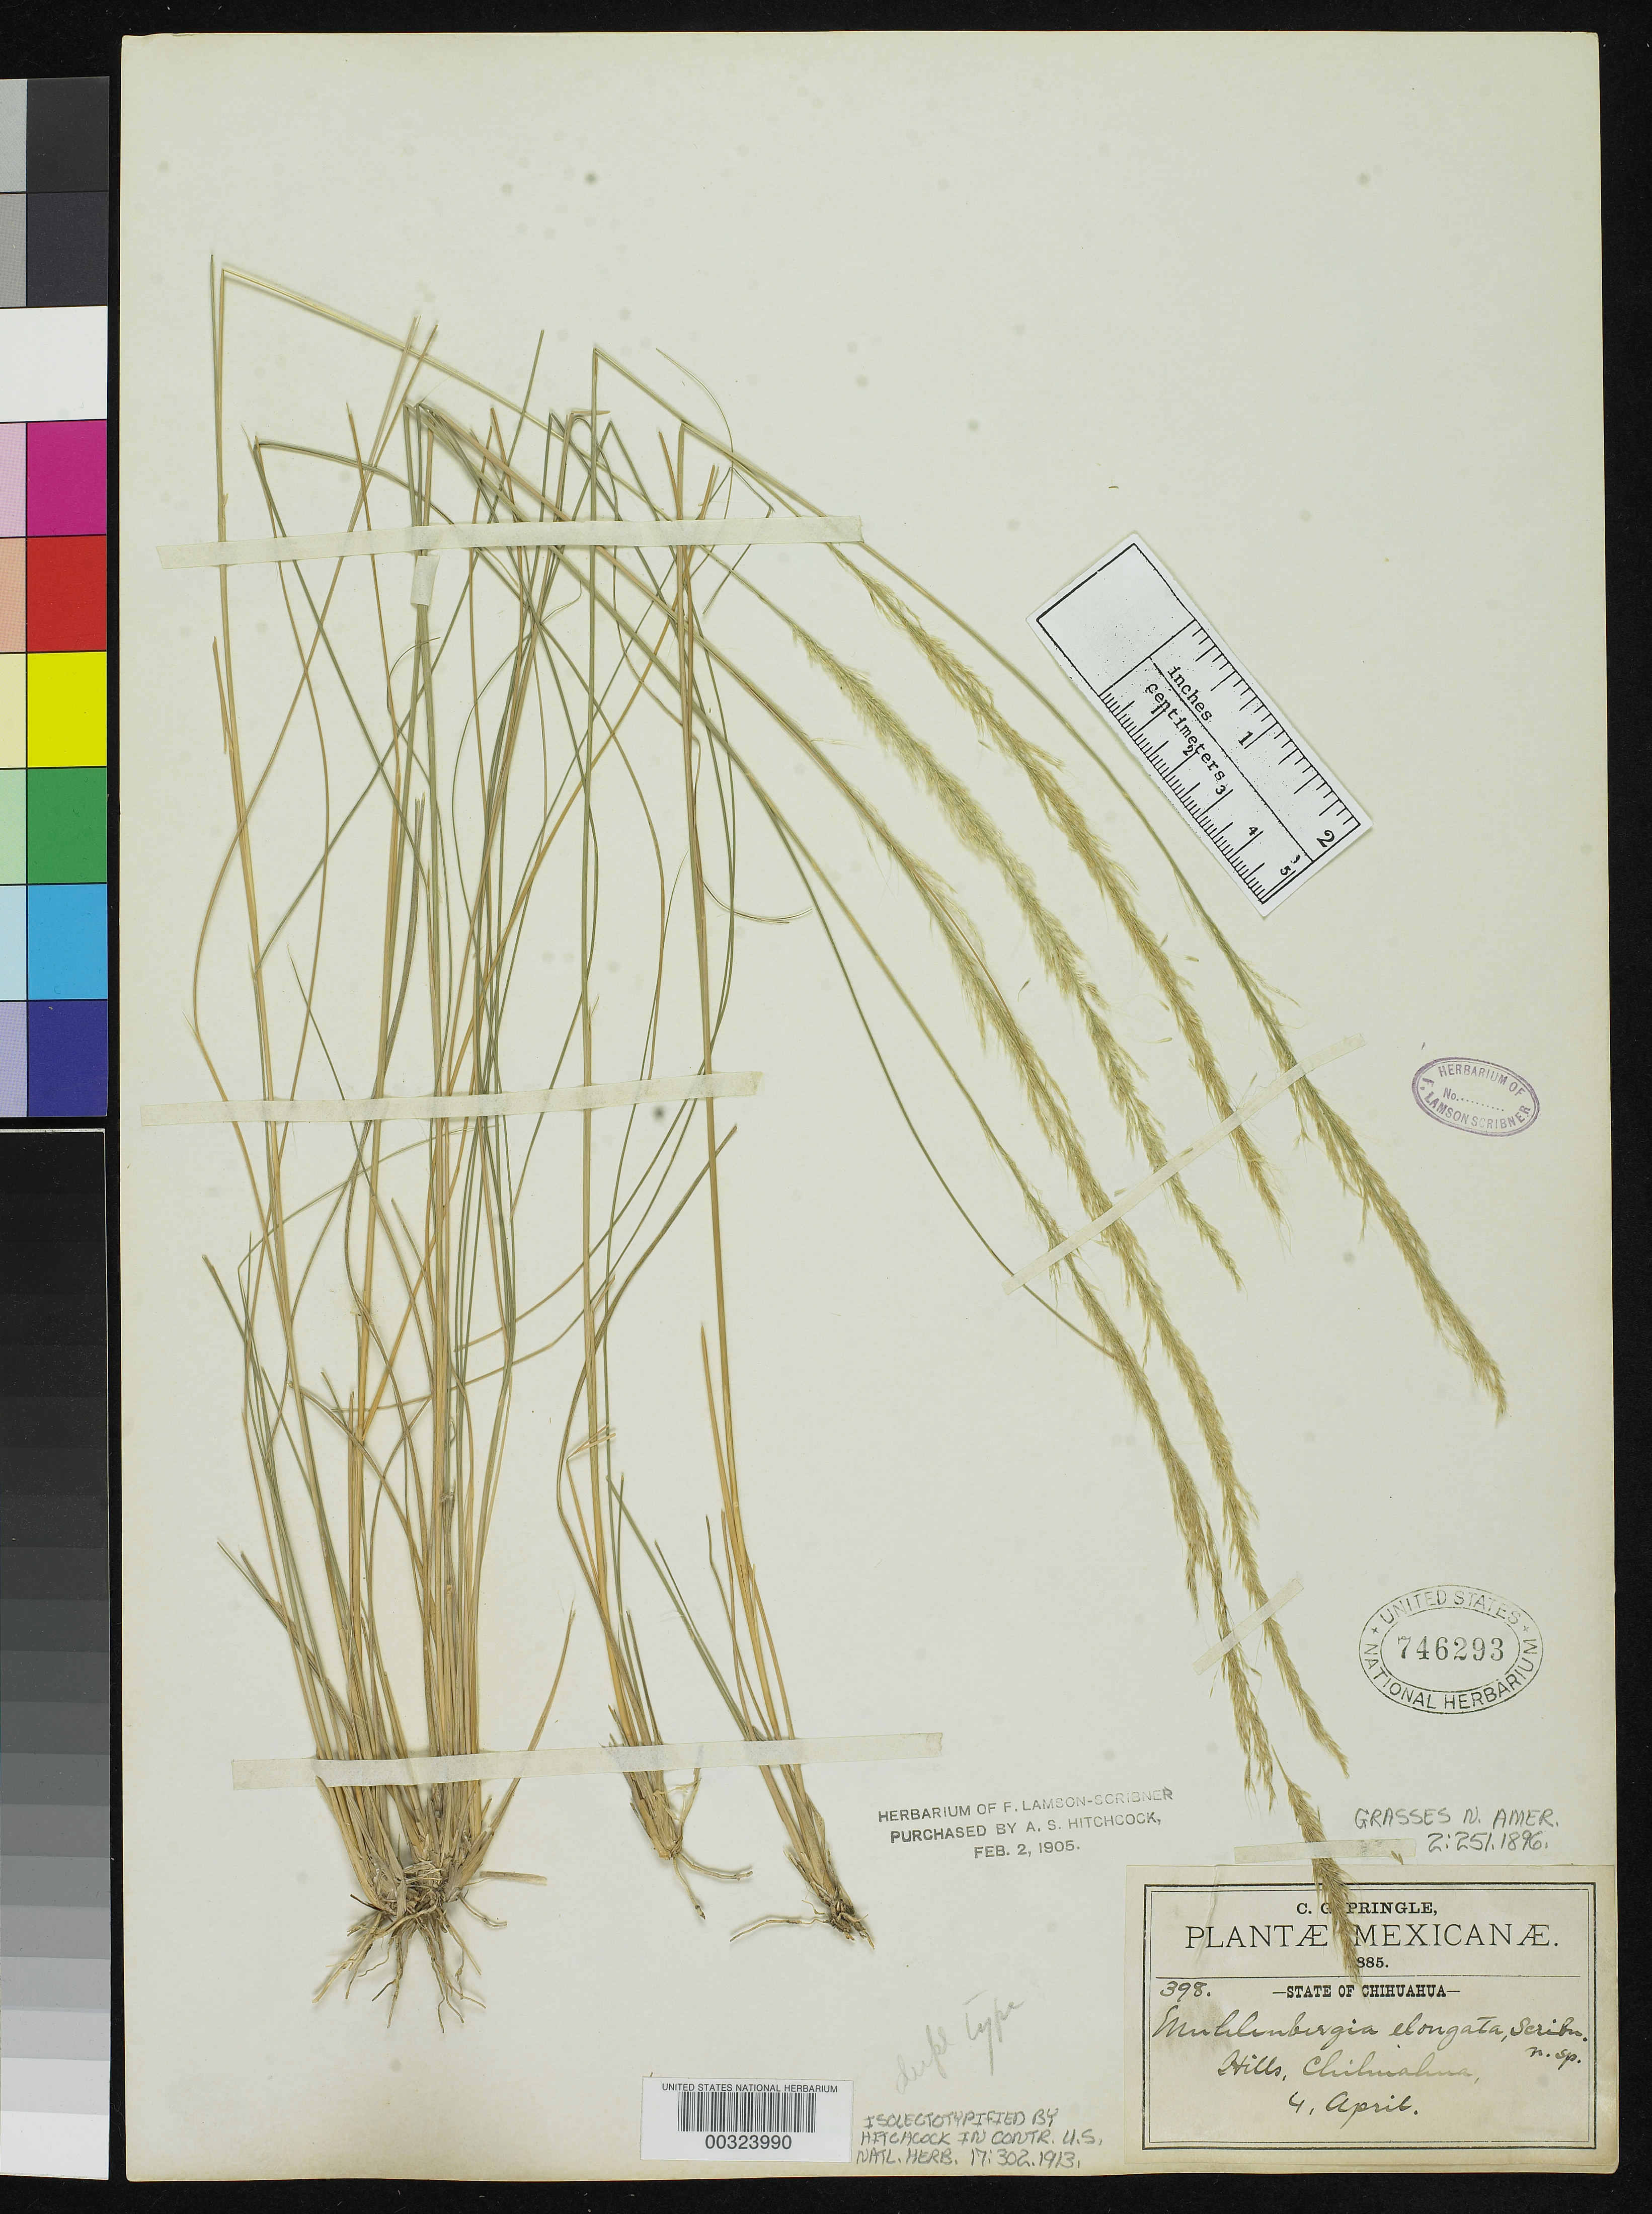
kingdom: Plantae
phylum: Tracheophyta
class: Liliopsida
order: Poales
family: Poaceae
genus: Muhlenbergia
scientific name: Muhlenbergia elongata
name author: Scribn. ex W.J. Beal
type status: Isolectotype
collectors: C. G. Pringle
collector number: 398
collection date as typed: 04 Apr 1885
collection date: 1885-04-04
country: Mexico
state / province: Chihuahua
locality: Hills near Chihuahua.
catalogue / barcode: US 746293